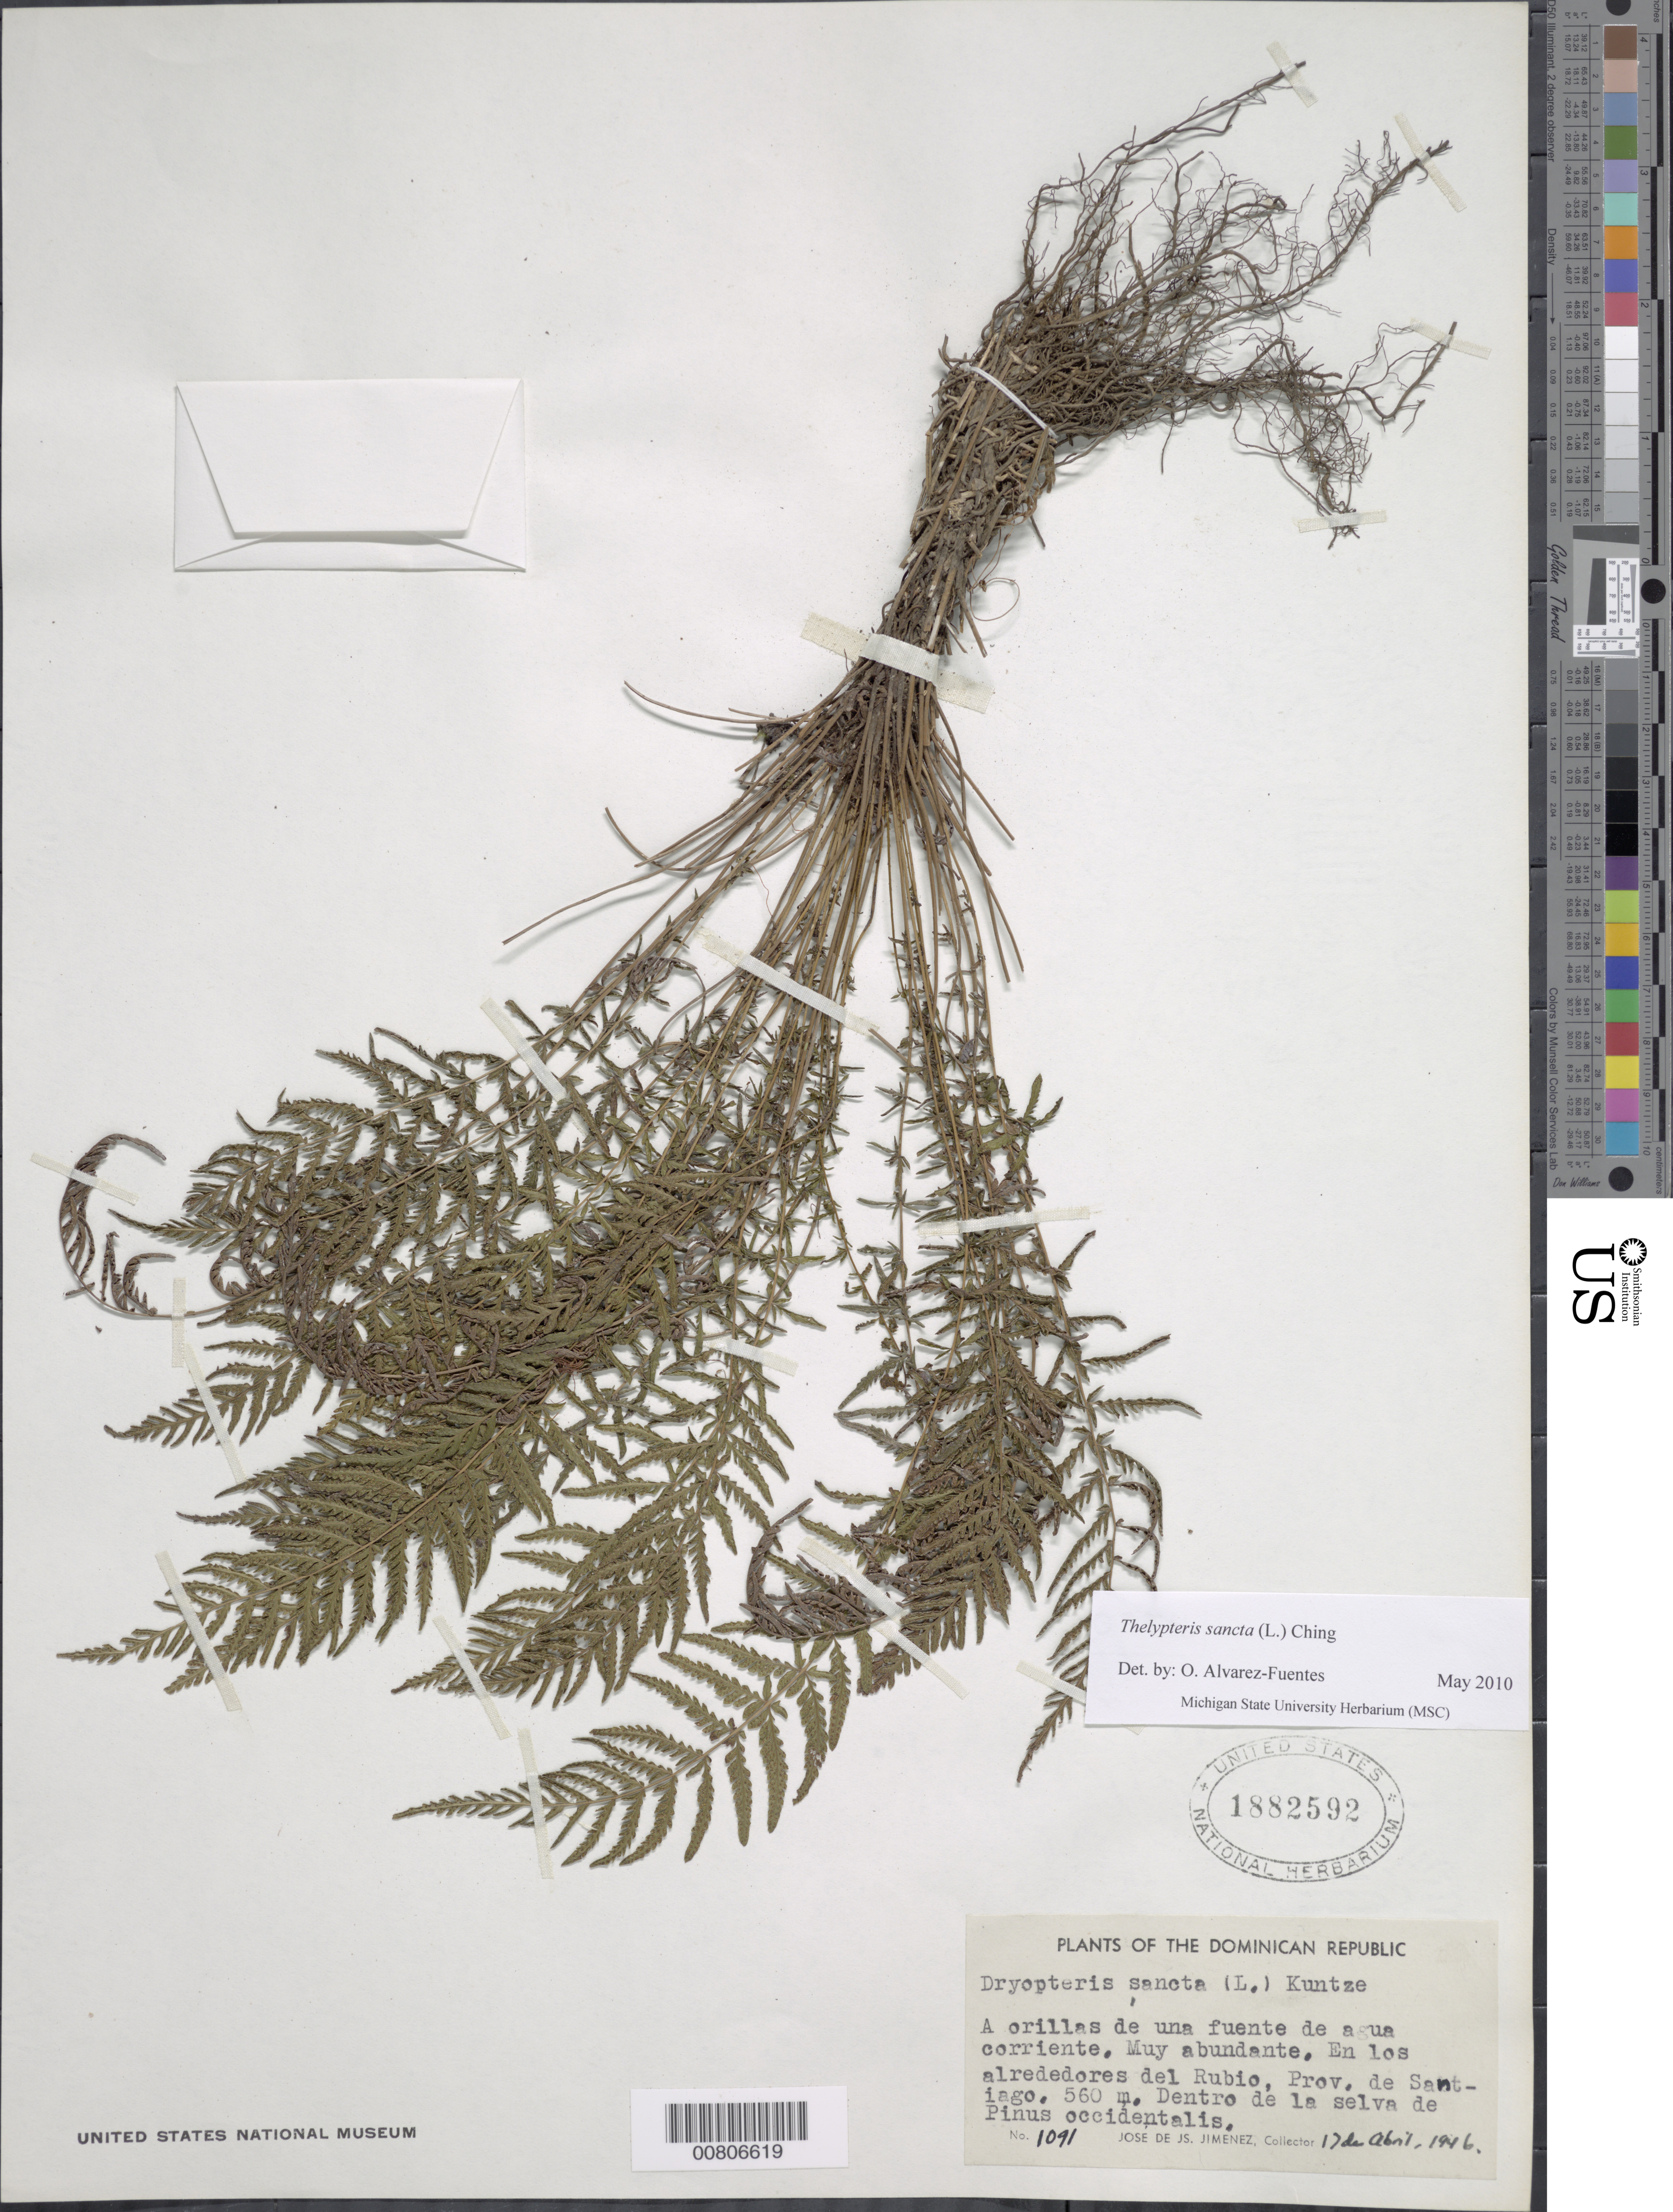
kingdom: Plantae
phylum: Tracheophyta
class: Polypodiopsida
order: Polypodiales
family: Thelypteridaceae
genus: Amauropelta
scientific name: Amauropelta sancta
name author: (L.) Pic. Serm.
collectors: J. J. Jiménez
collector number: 1091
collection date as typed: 17 Apr 1946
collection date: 1946-04-17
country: Dominican Republic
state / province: Santiago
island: Hispaniola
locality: Rubio R.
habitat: Orillas de una fuente de agua corriente; dentro de la selva de Pinus occidentalis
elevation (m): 560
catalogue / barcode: US 1882592